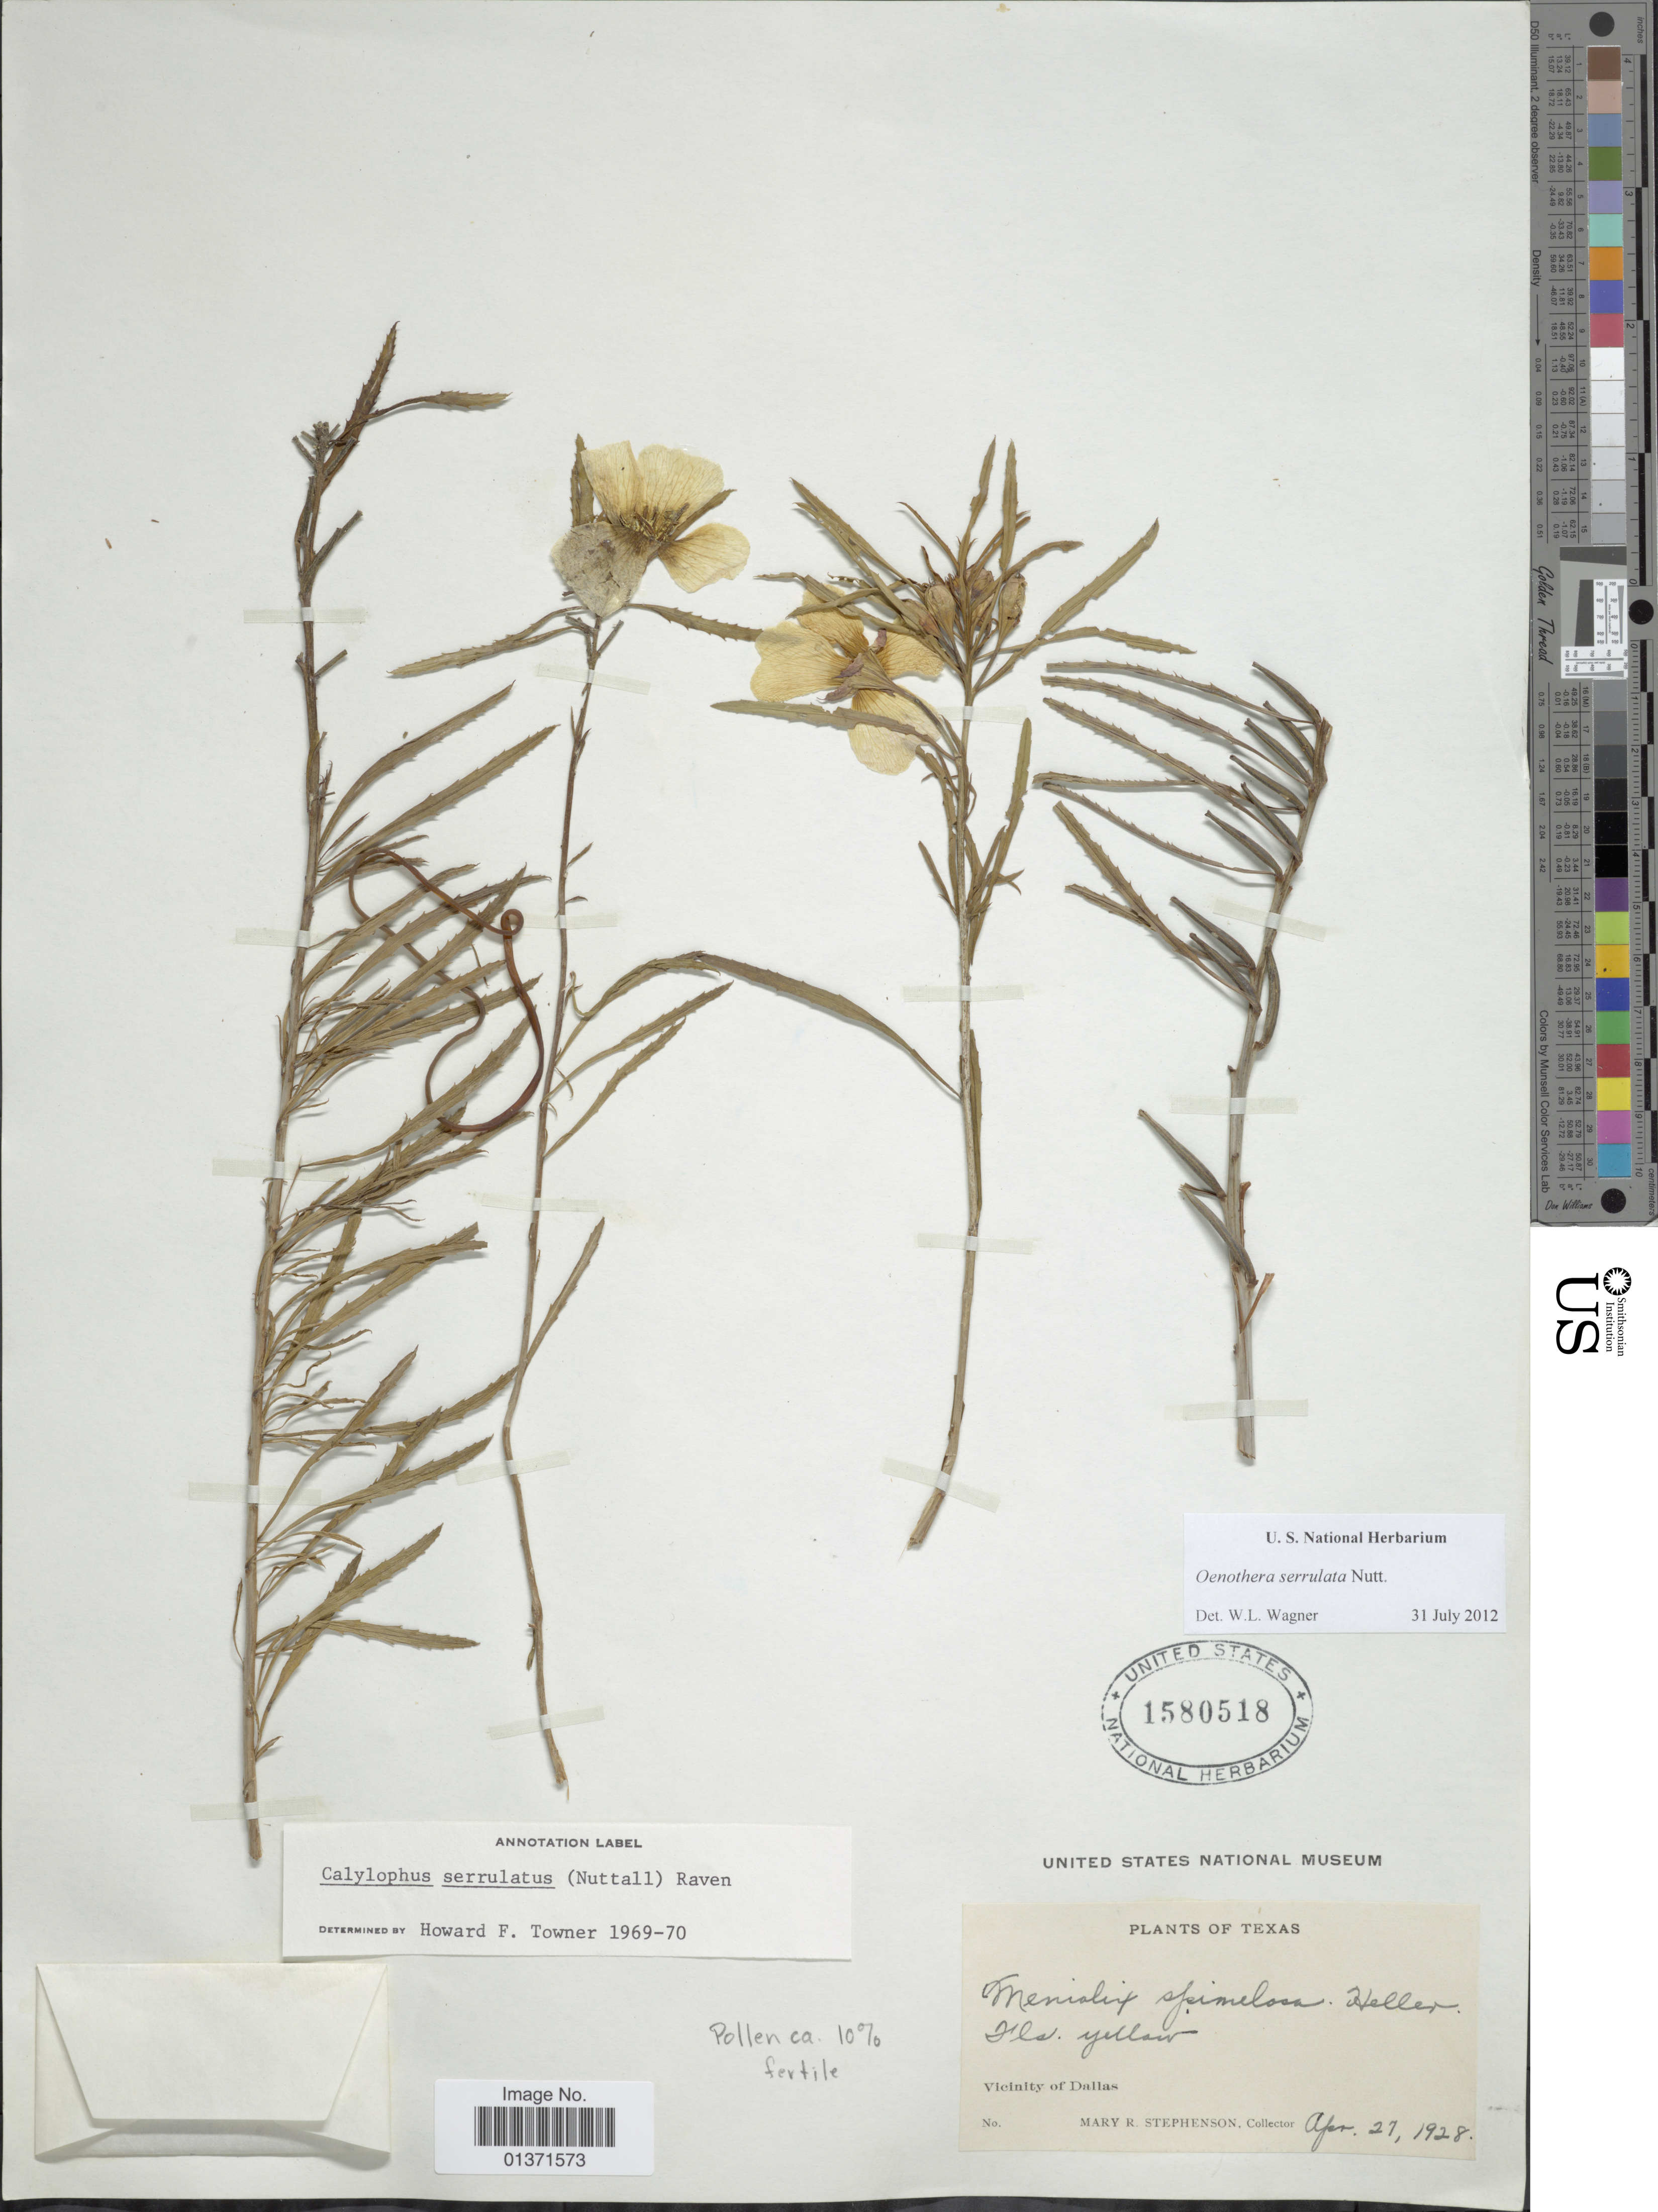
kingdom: Plantae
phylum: Tracheophyta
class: Magnoliopsida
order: Myrtales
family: Onagraceae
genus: Oenothera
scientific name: Oenothera serrulata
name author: Nutt.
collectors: M. Stephenson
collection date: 1928-04-27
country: United States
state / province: Texas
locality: Vicinity of Dallas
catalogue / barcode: US 1580518